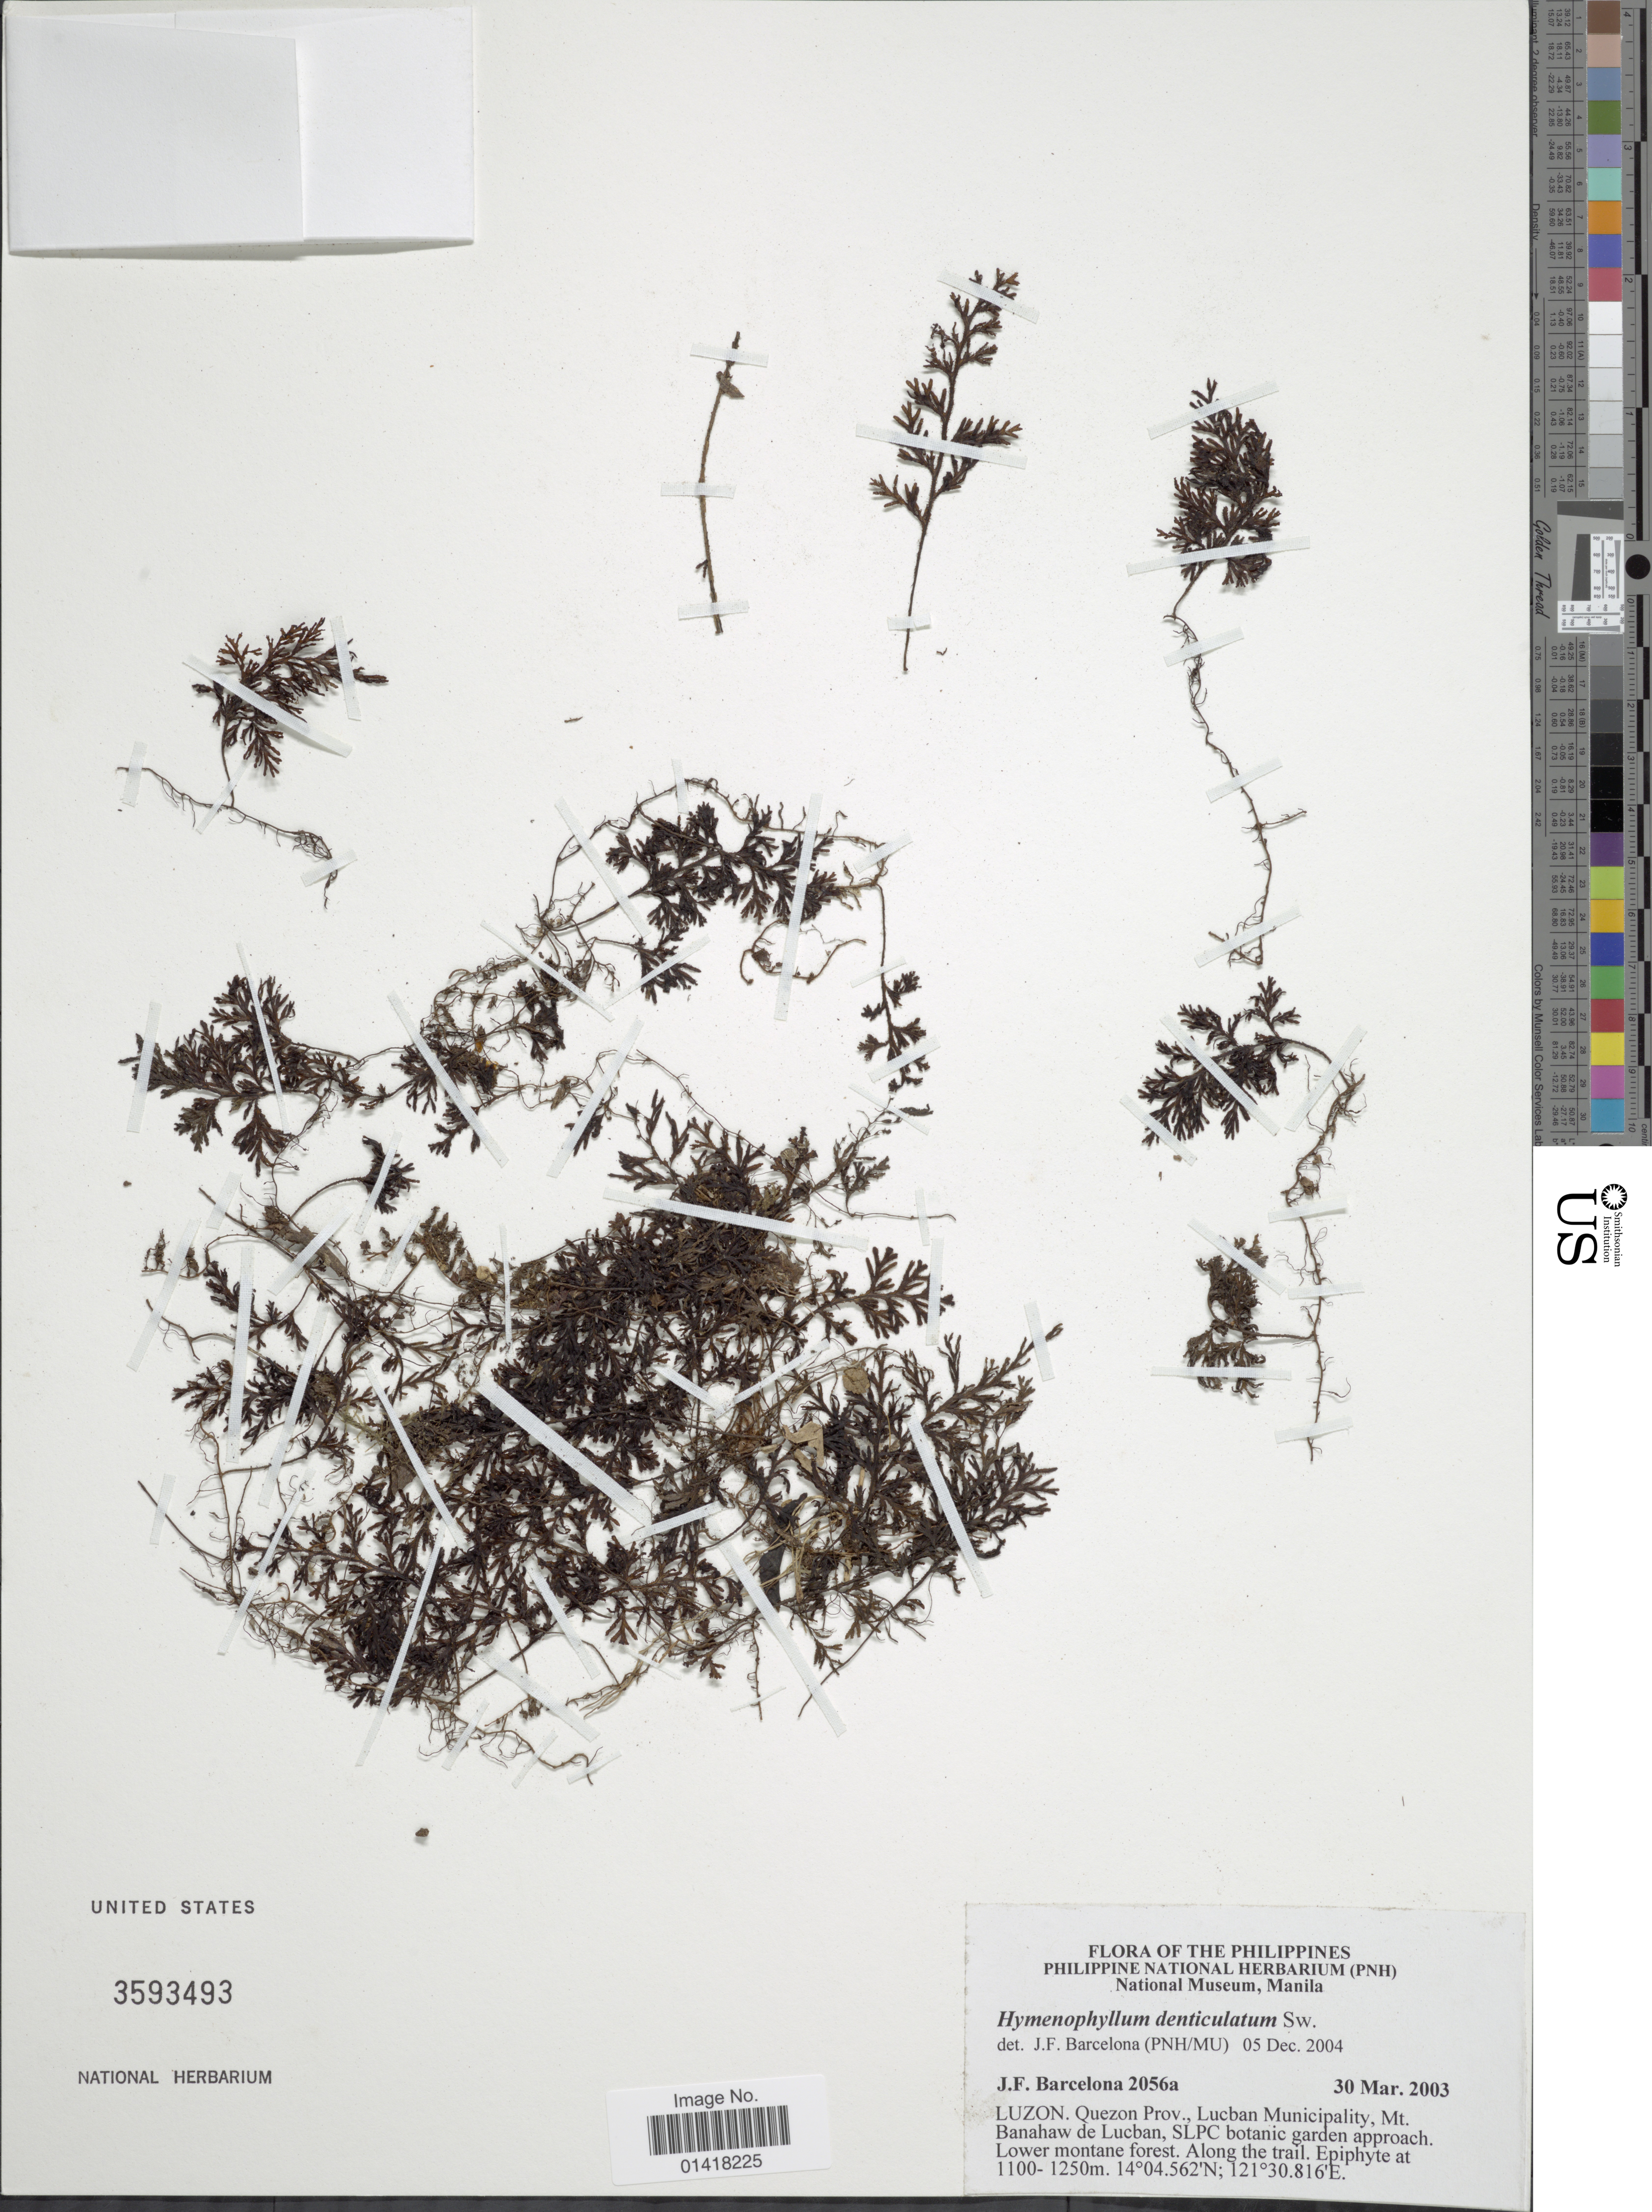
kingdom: Plantae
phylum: Tracheophyta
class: Polypodiopsida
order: Hymenophyllales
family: Hymenophyllaceae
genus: Hymenophyllum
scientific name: Hymenophyllum denticulatum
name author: Sw.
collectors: J. F. Barcelona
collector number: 2056a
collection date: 2003-03-30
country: Philippines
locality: The Philippines. Luzon. Quezon Prov., Lucban Municiplaity, Mt. Banahaw de Lucban. SLPC botanic garden approach. Lower montane forest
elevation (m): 1100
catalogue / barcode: US 3593493